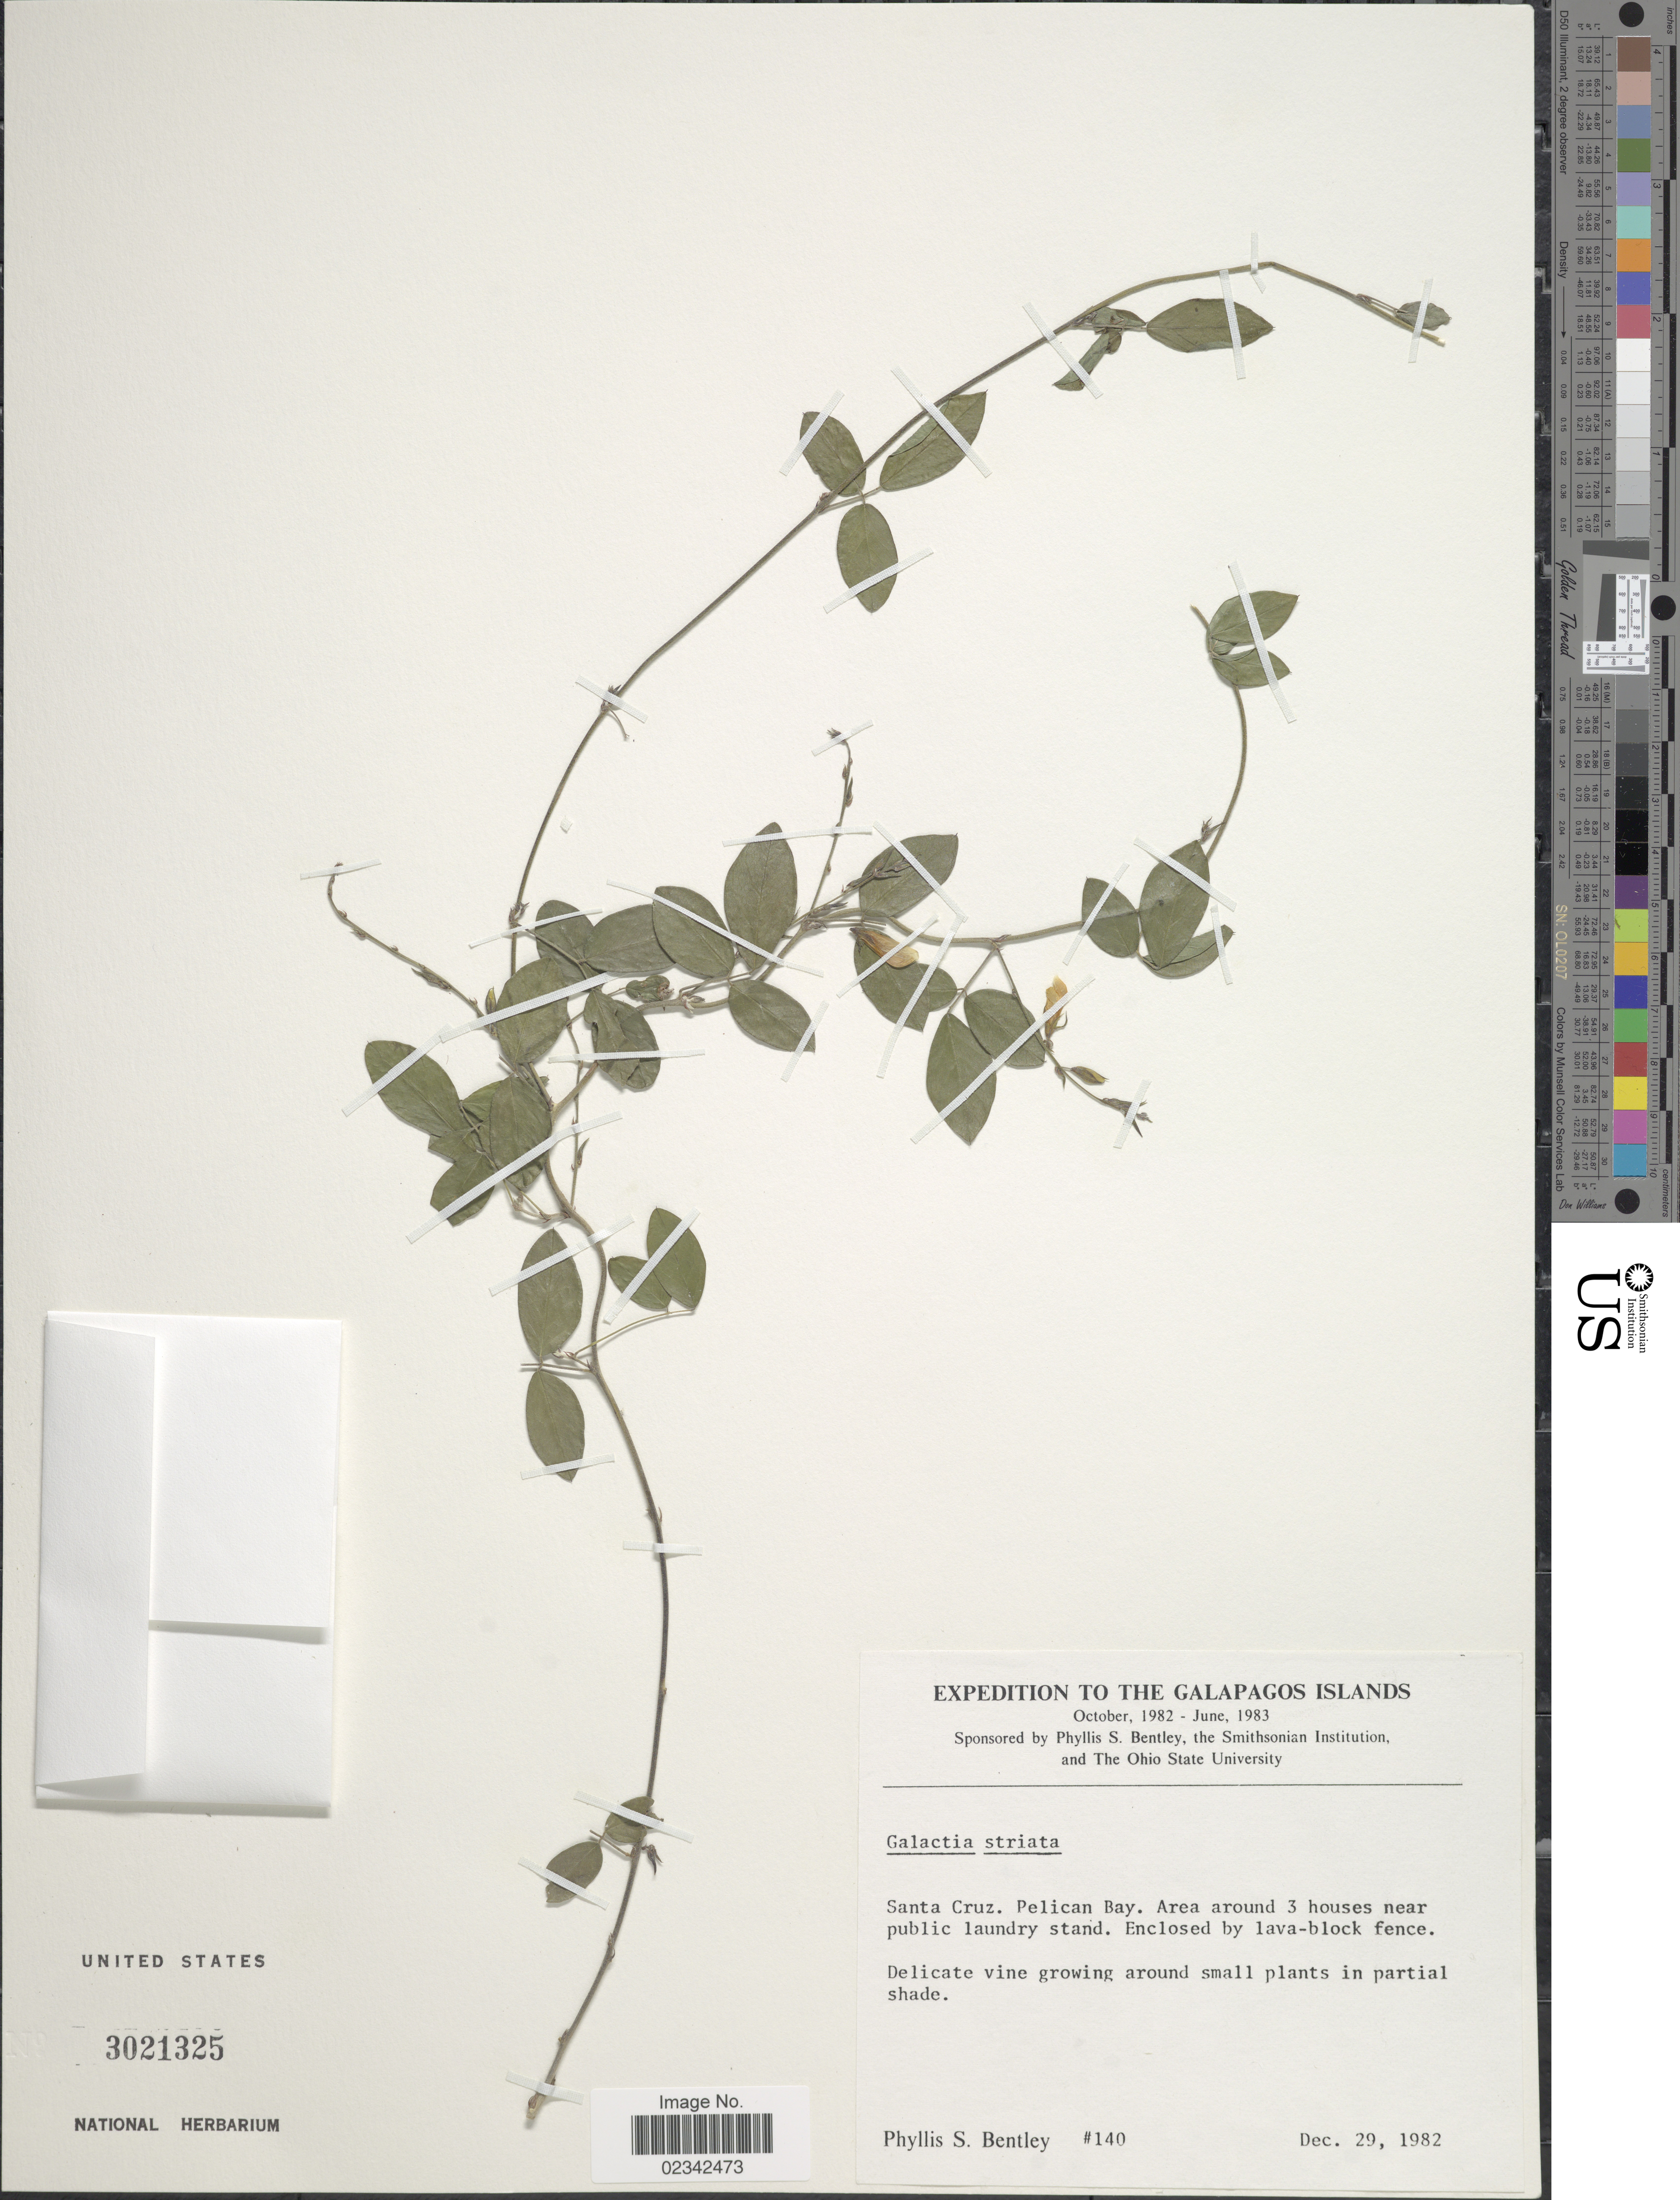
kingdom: Plantae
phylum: Tracheophyta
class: Magnoliopsida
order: Fabales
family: Fabaceae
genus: Galactia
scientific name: Galactia striata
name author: (Jacq.) Urb.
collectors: P. S. Bentley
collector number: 140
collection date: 1982-12-29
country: Ecuador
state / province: Colón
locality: Galapagos Islands, Santa Cruz, Pelican Bay, area around 3 houses near public laundry stand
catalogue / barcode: US 3021325